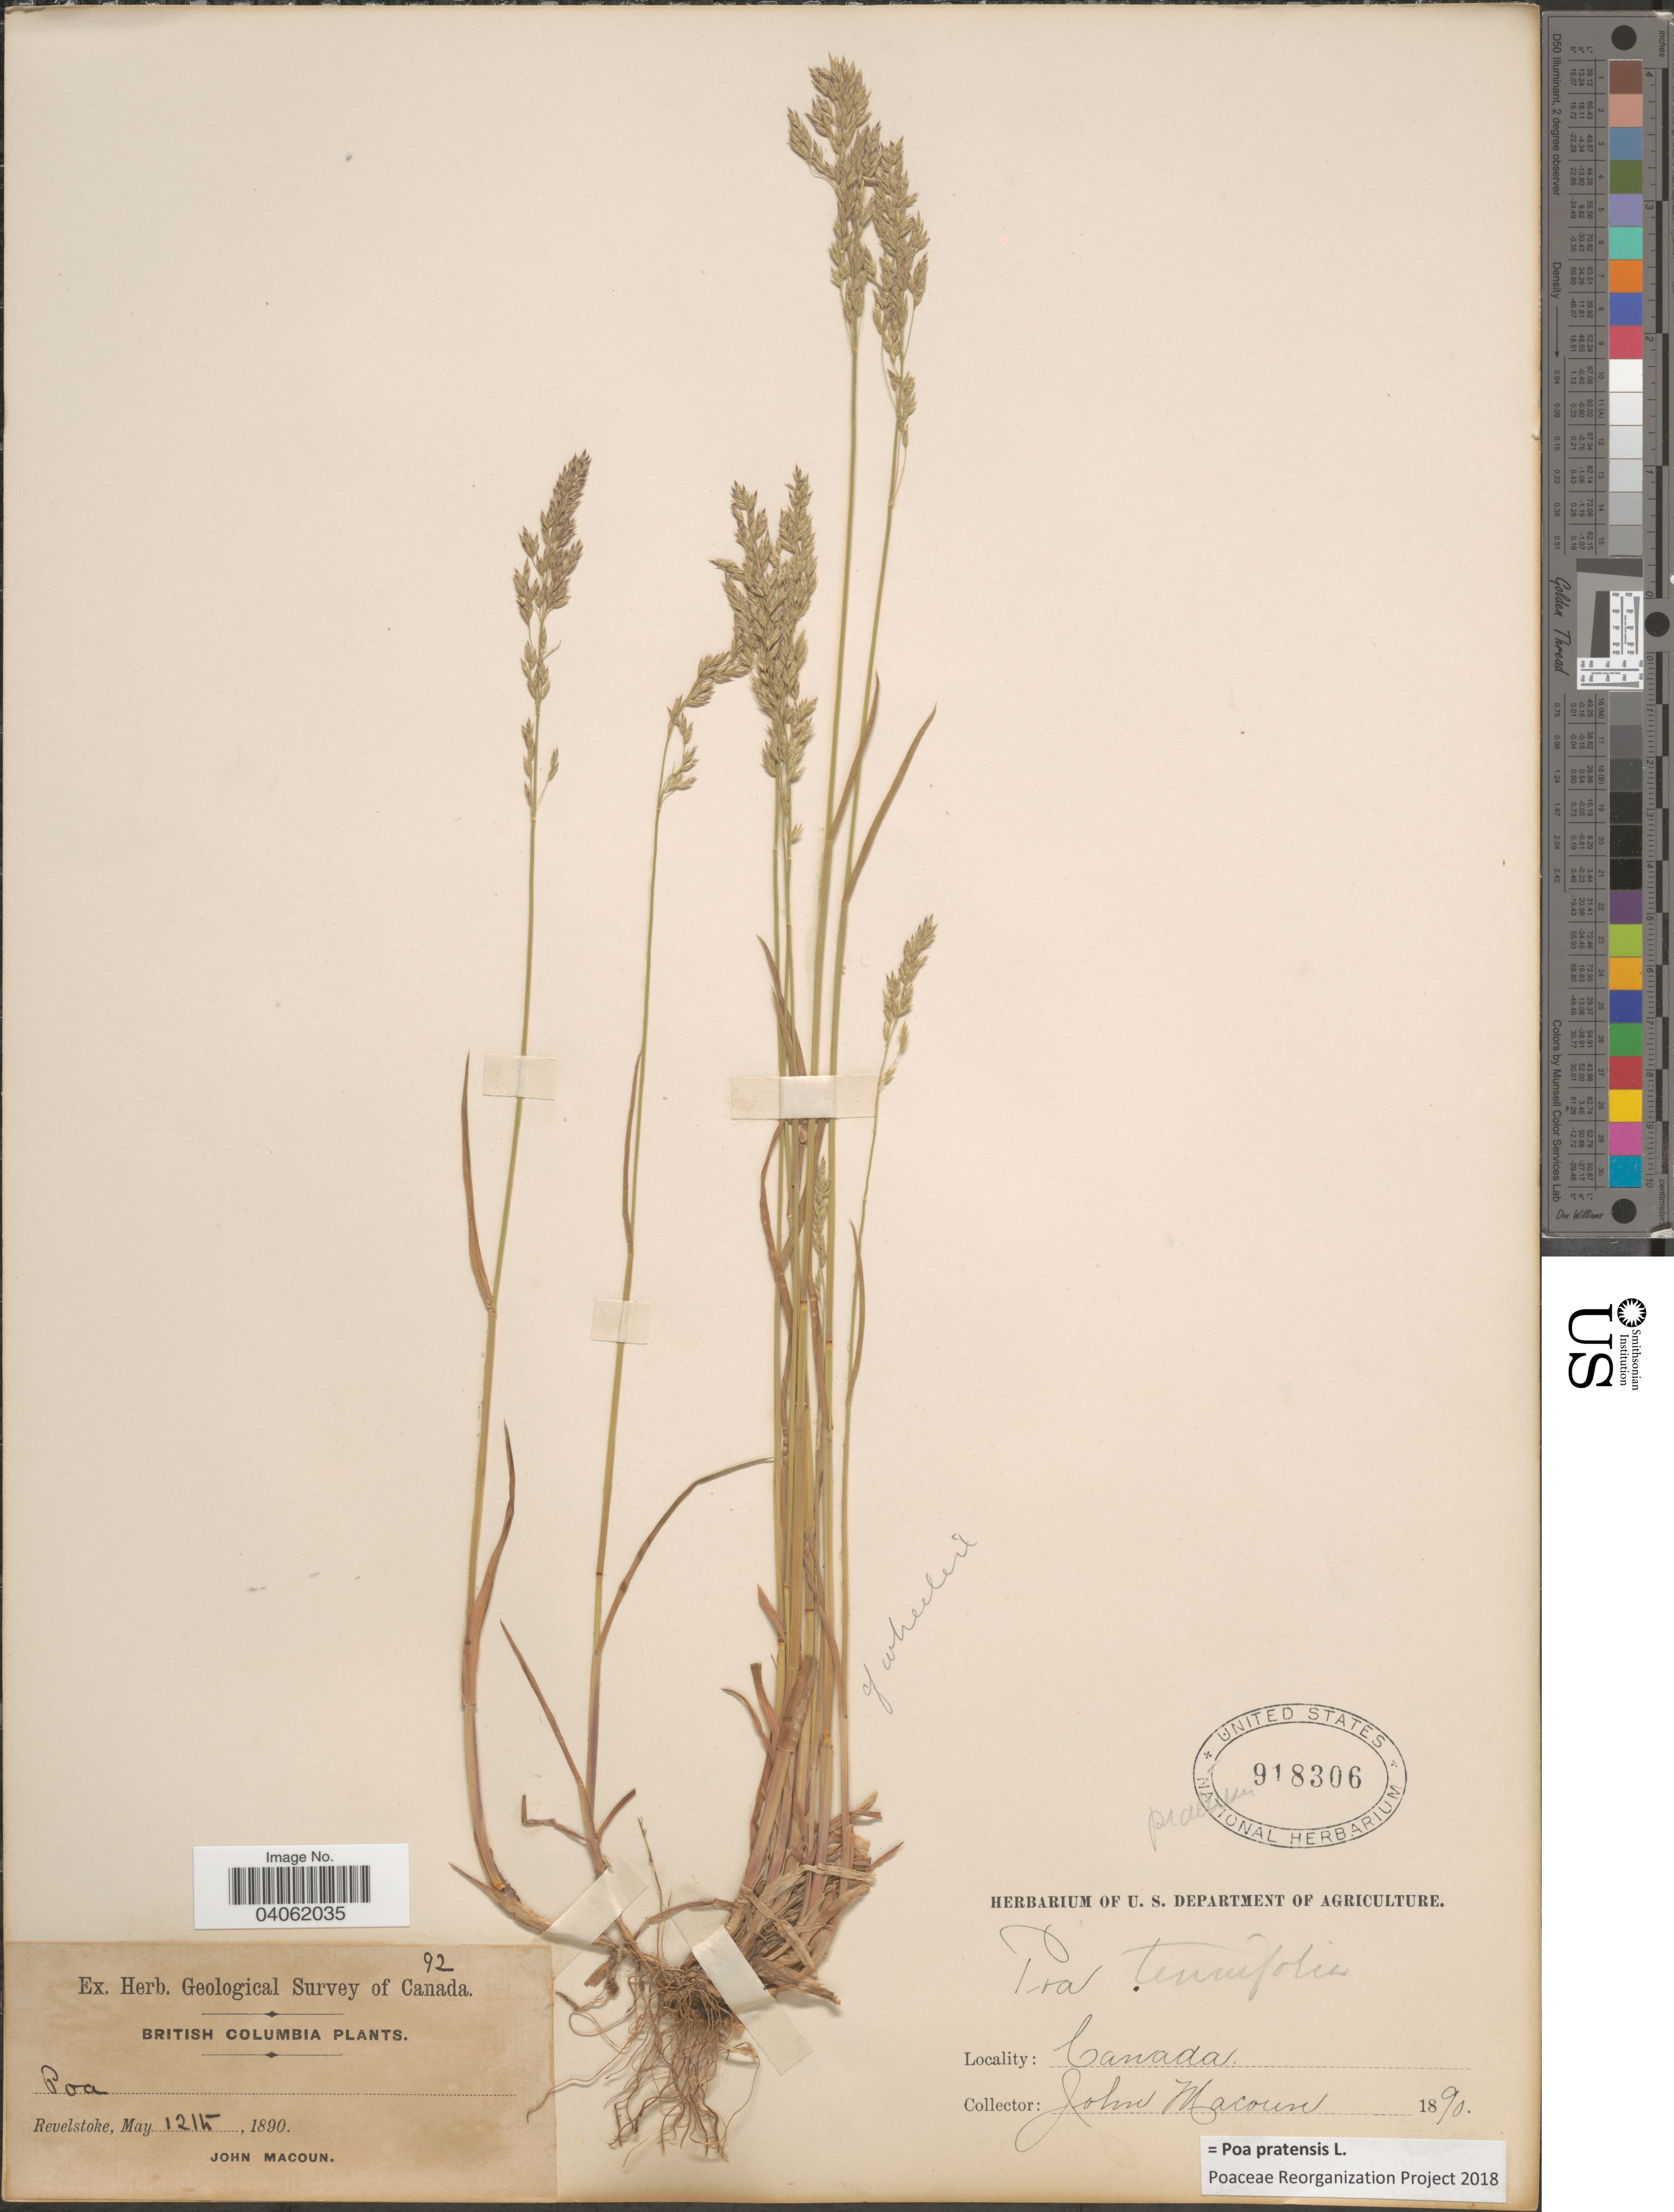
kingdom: Plantae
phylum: Tracheophyta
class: Liliopsida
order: Poales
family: Poaceae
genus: Poa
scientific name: Poa pratensis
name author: L.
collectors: J. Macoun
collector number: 92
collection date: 1890-05-12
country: Canada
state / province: British Columbia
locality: Revelstoke.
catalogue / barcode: US 918306